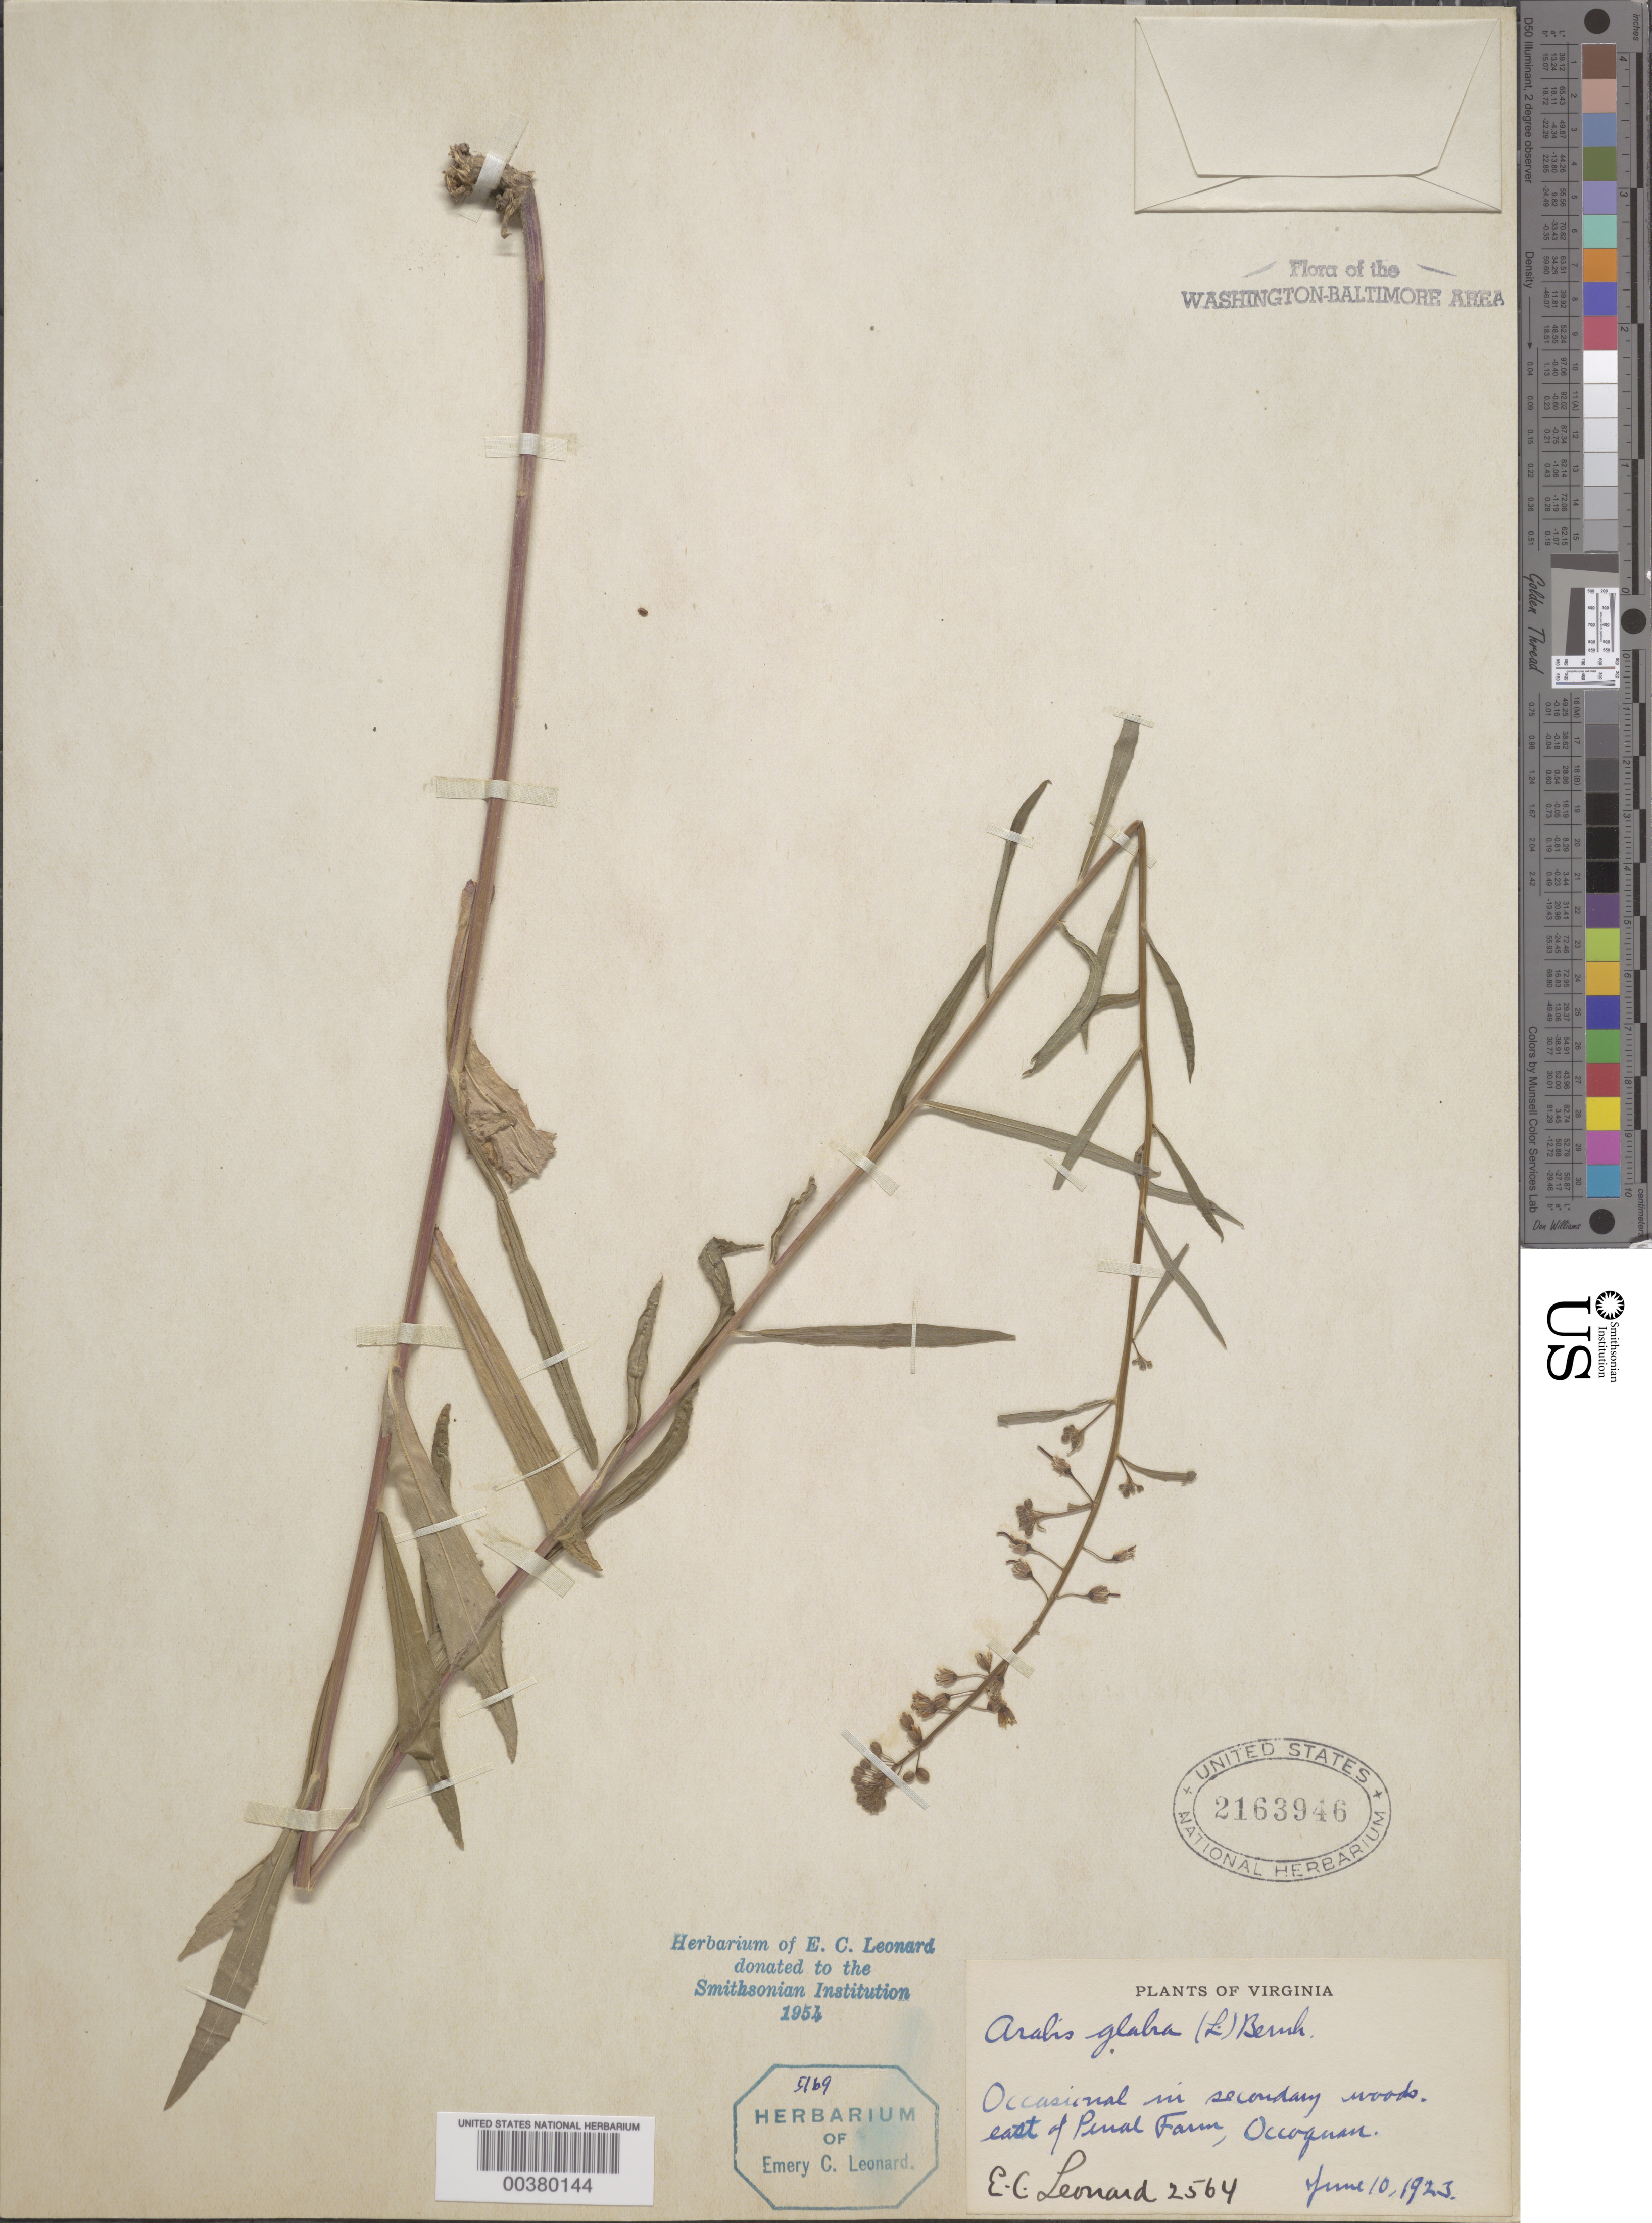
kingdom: Plantae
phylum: Tracheophyta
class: Magnoliopsida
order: Brassicales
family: Brassicaceae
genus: Boechera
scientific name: Boechera canadensis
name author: (L.) Al-Shehbaz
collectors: E. C. Leonard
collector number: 2564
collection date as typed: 10 Jun 1923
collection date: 1923-06-10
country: United States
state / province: Virginia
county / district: Prince William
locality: East of Penal Farm, Occoquan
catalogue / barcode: US 2163946